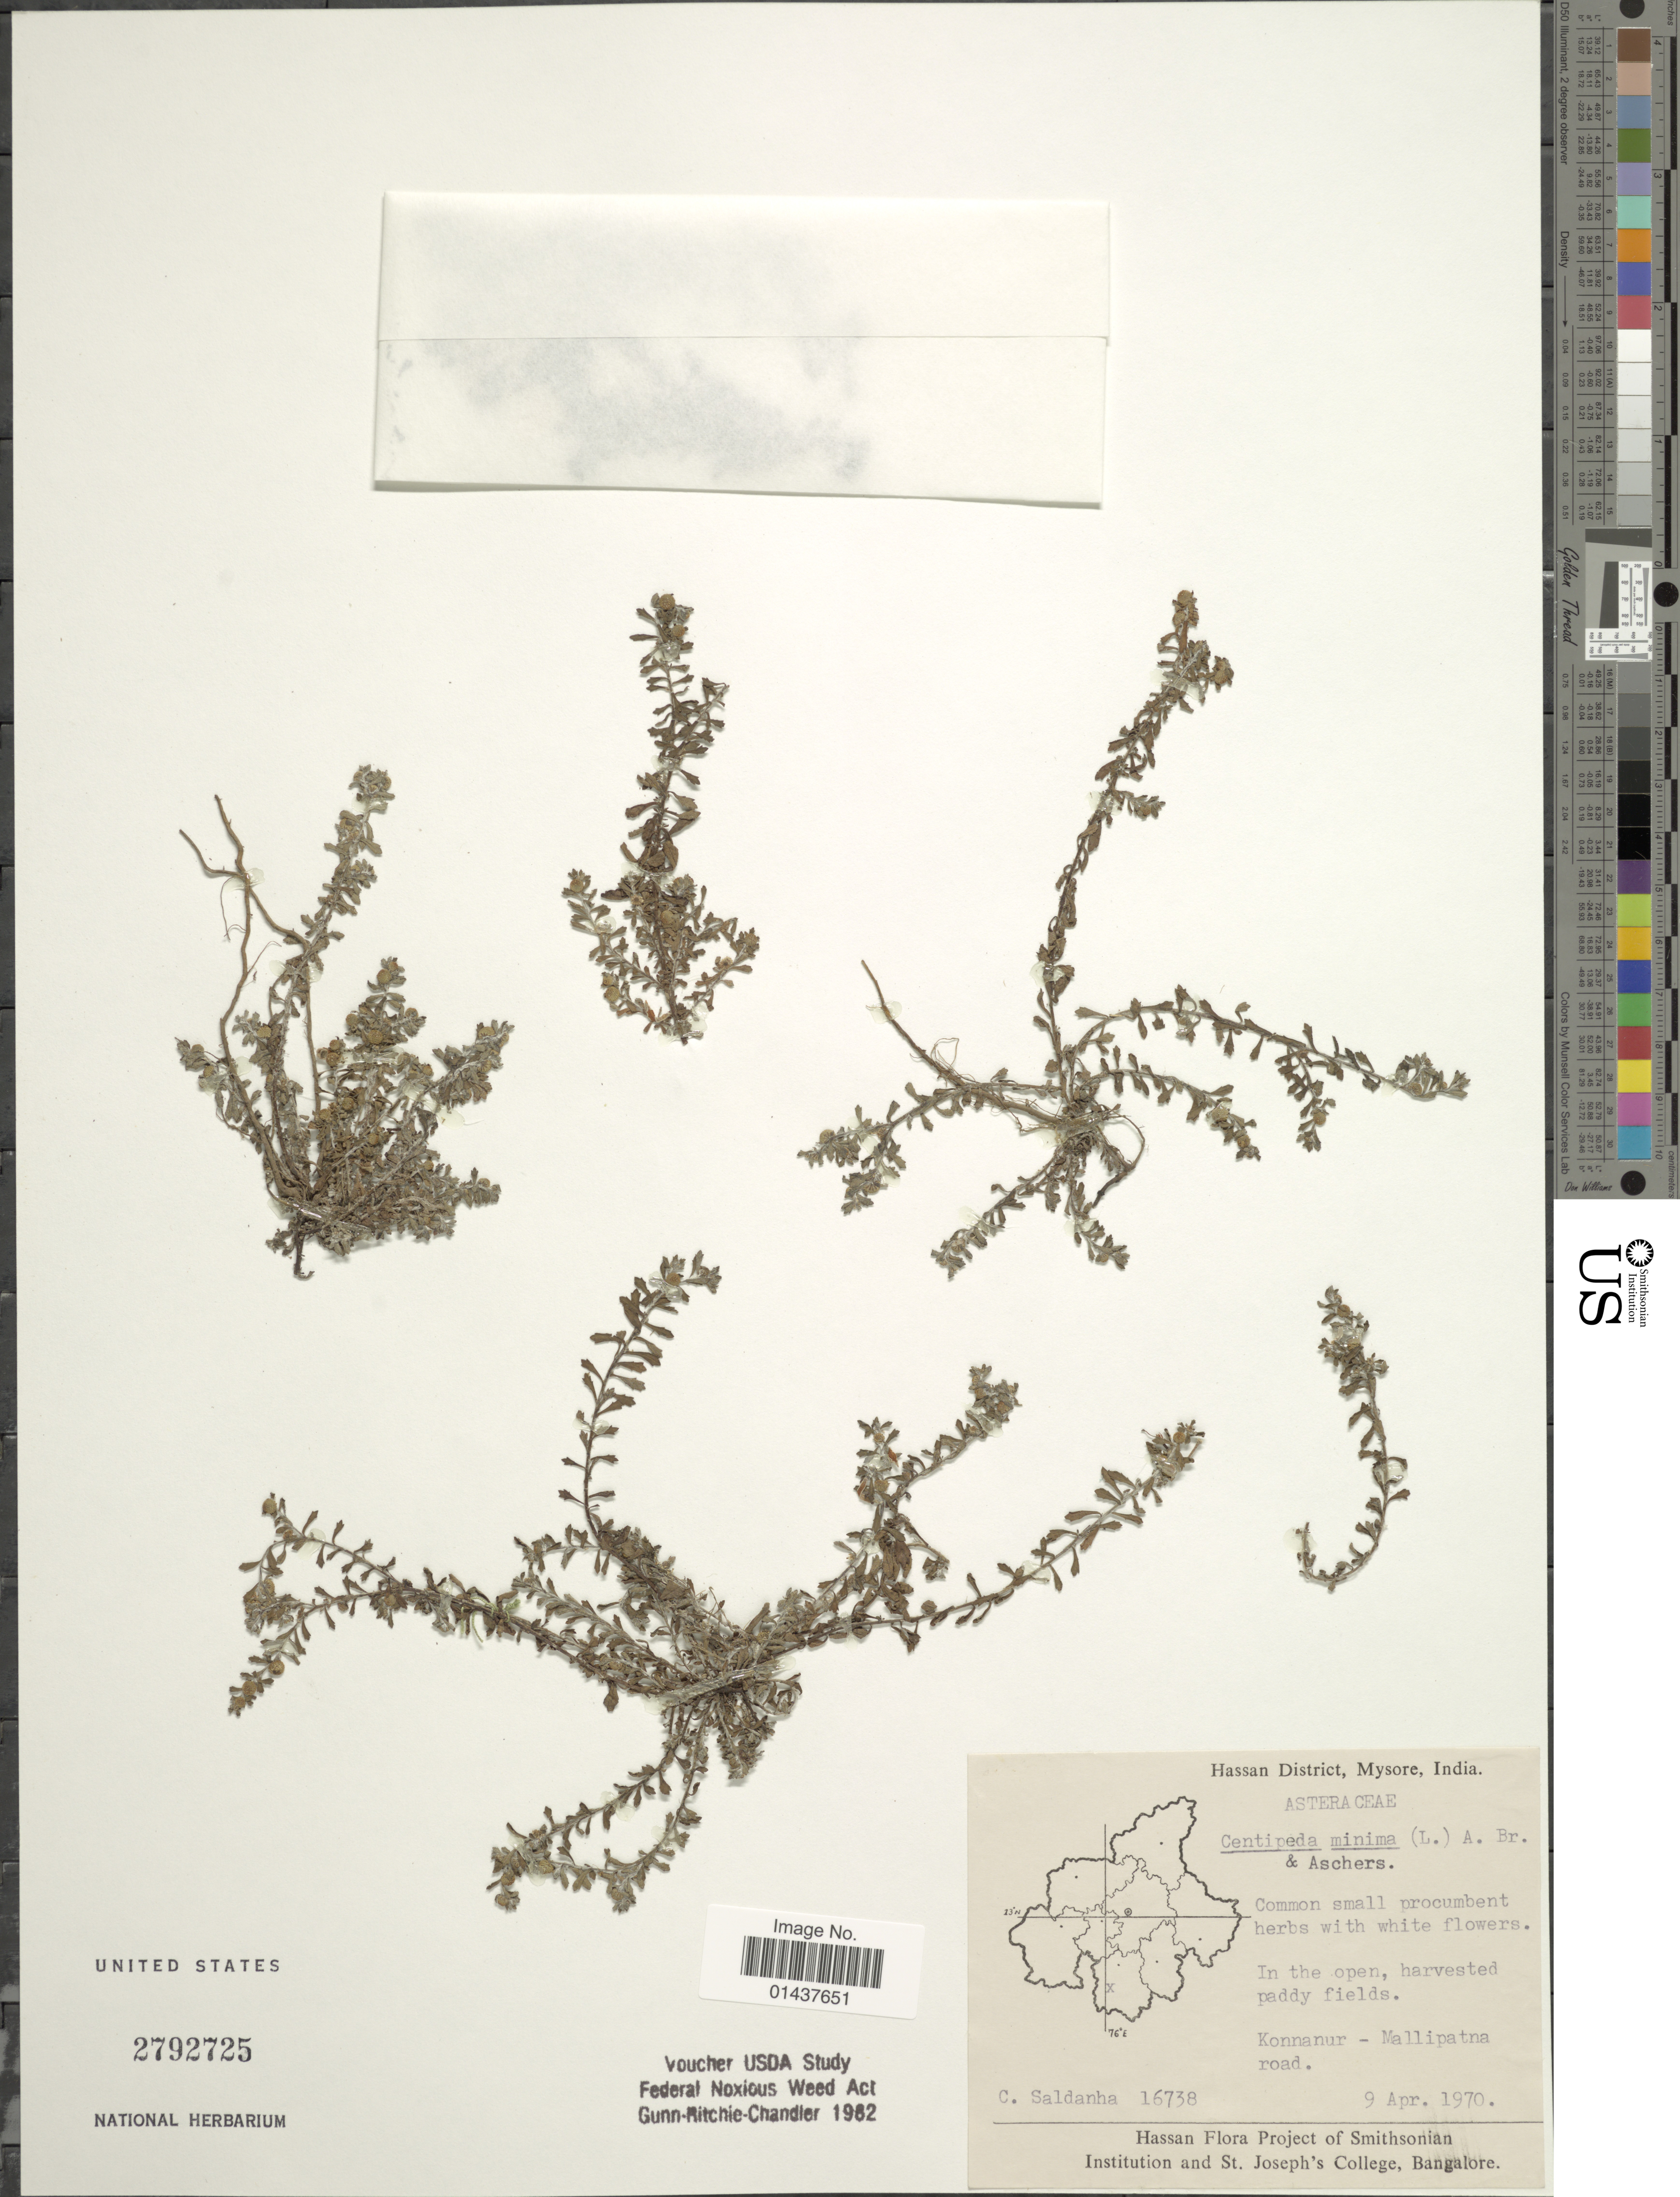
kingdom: Plantae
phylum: Tracheophyta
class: Magnoliopsida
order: Asterales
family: Asteraceae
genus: Centipeda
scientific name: Centipeda minima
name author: (L.) A. Braun & Asch.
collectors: C. Saldanha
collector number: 16738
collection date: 1970-04-09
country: India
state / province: Karnataka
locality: Hassan District, Mysore, In the open, harvested paddy fields, Konnanur - Mallipatna road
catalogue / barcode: US 2792725